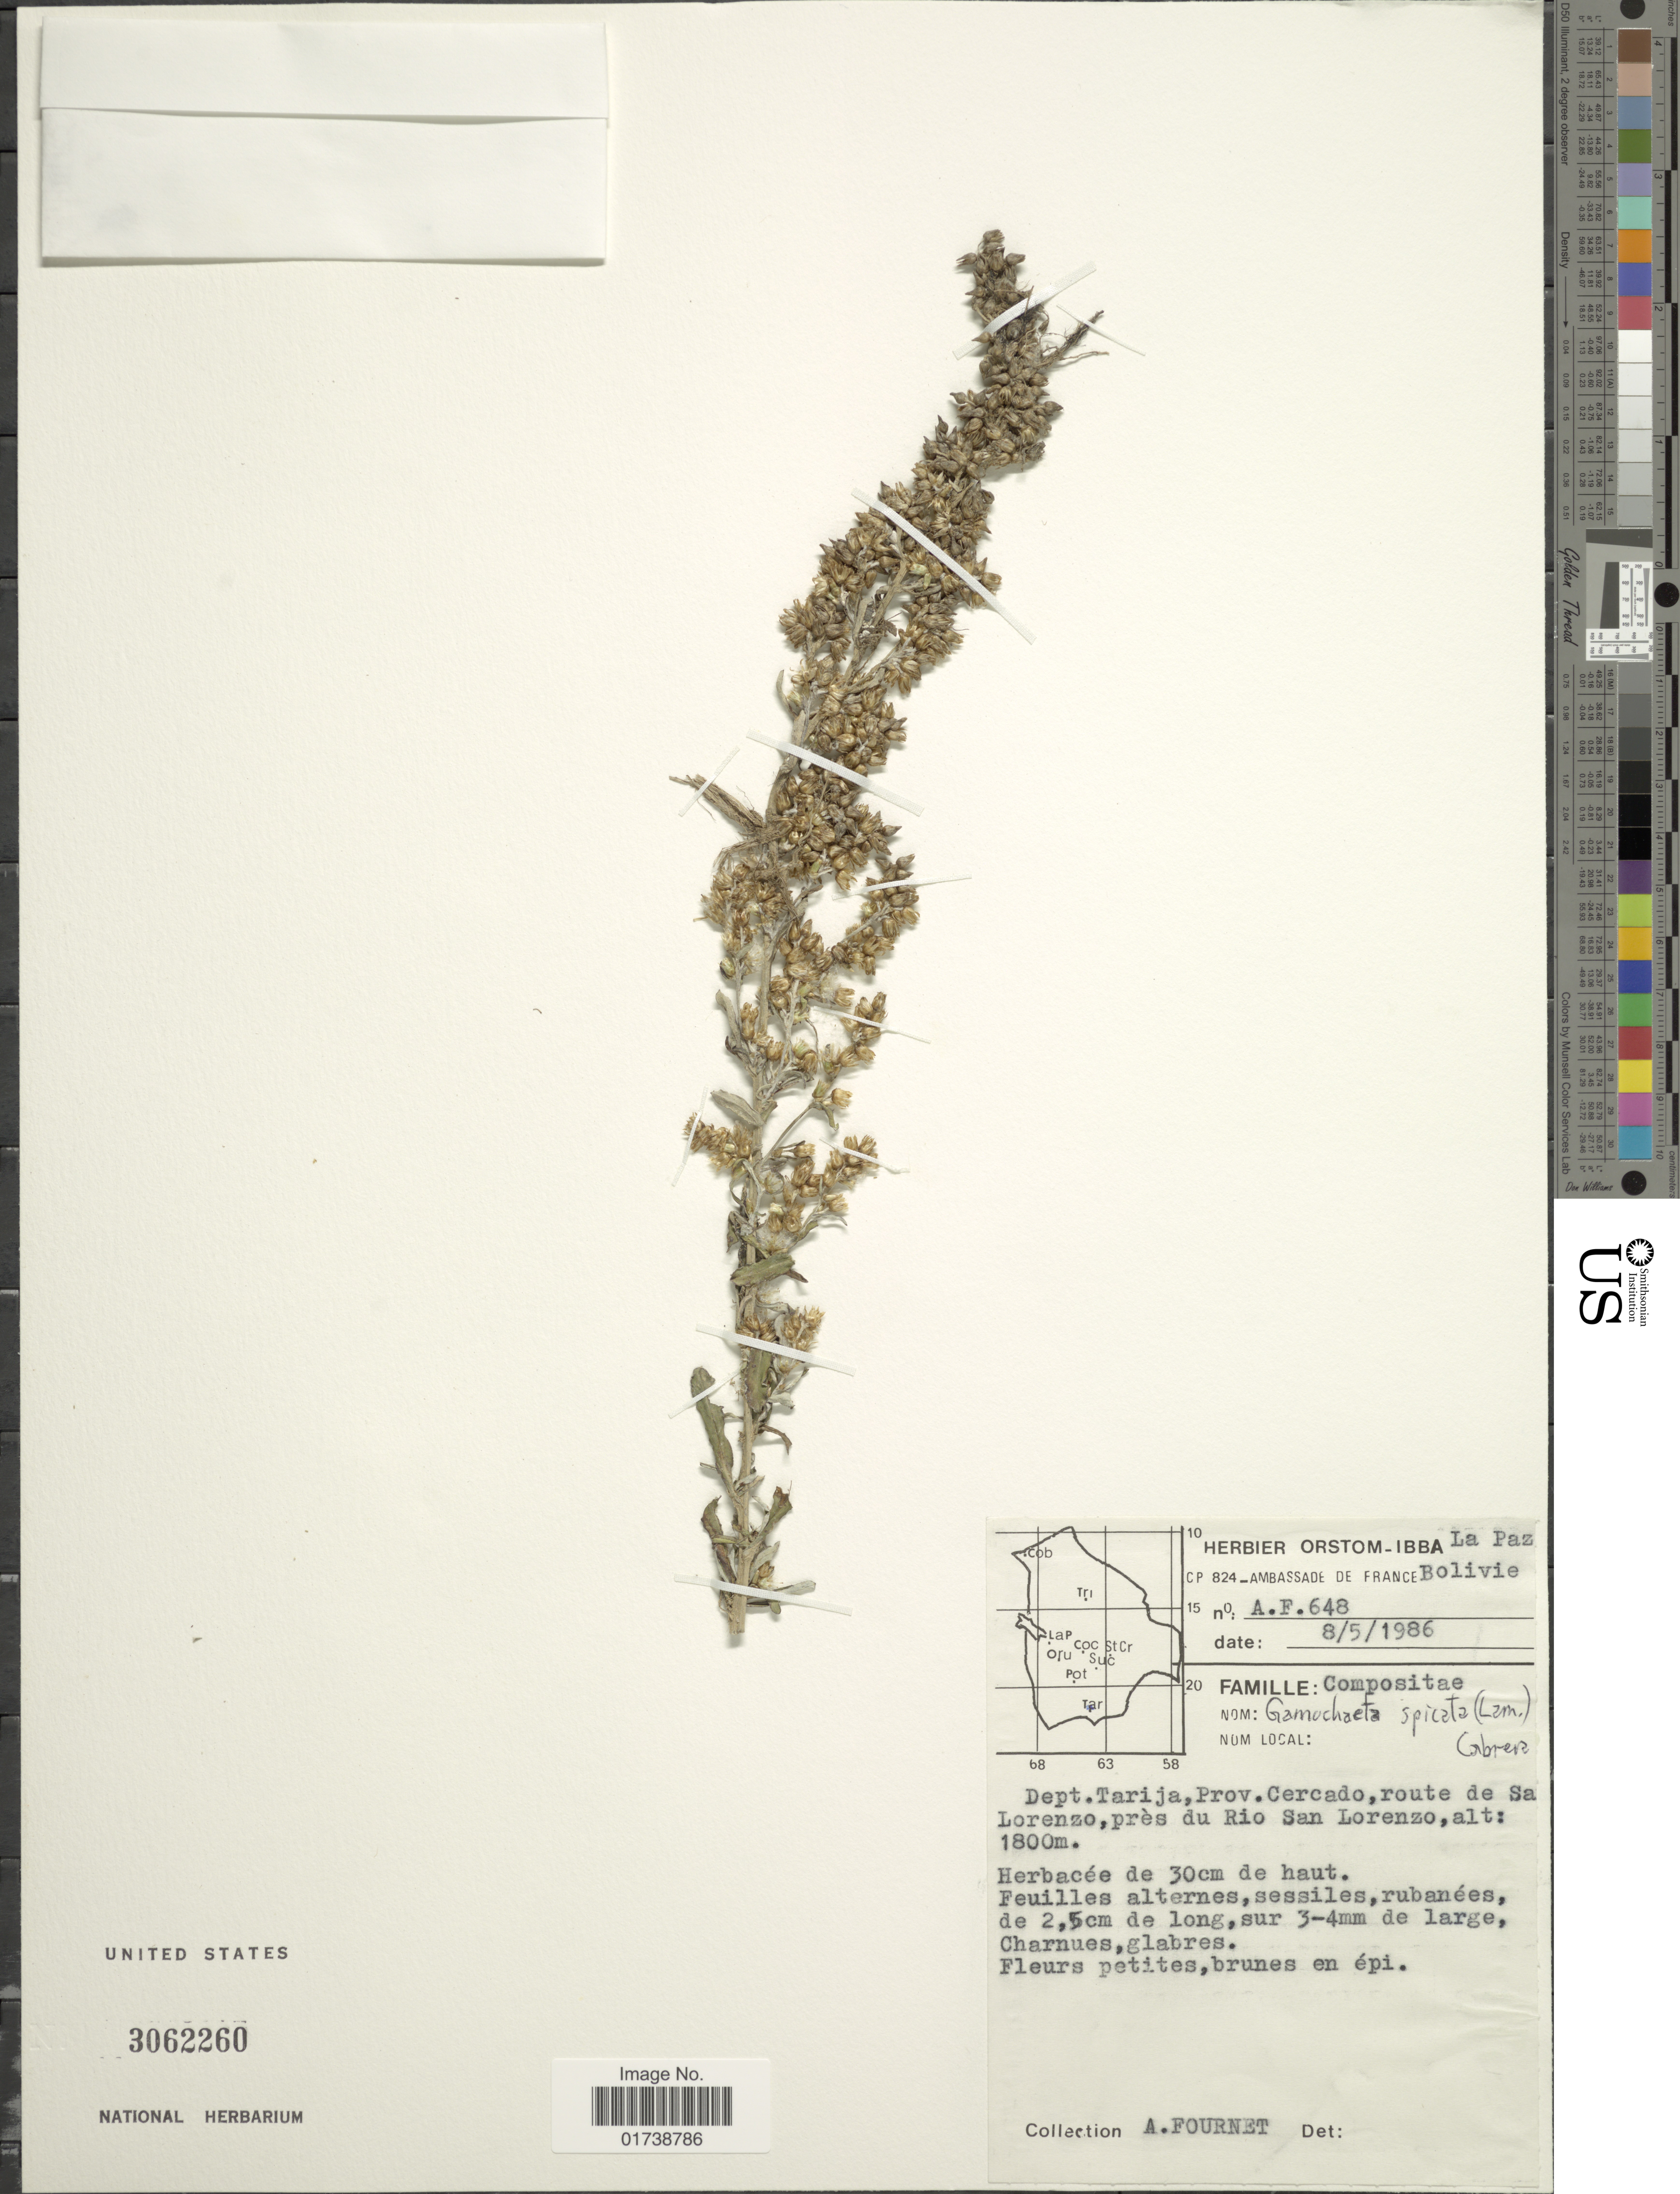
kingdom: Plantae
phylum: Tracheophyta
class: Magnoliopsida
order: Asterales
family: Asteraceae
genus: Gamochaeta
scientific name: Gamochaeta spicata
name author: (Lam.) Cabrera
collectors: A. Fournet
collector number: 648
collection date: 1986-05-08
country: Bolivia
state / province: Tarija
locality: Prov. Cercado, route de San Lorenzo, pres du Rio San Lorenzo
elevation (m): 1800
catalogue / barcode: US 3062260